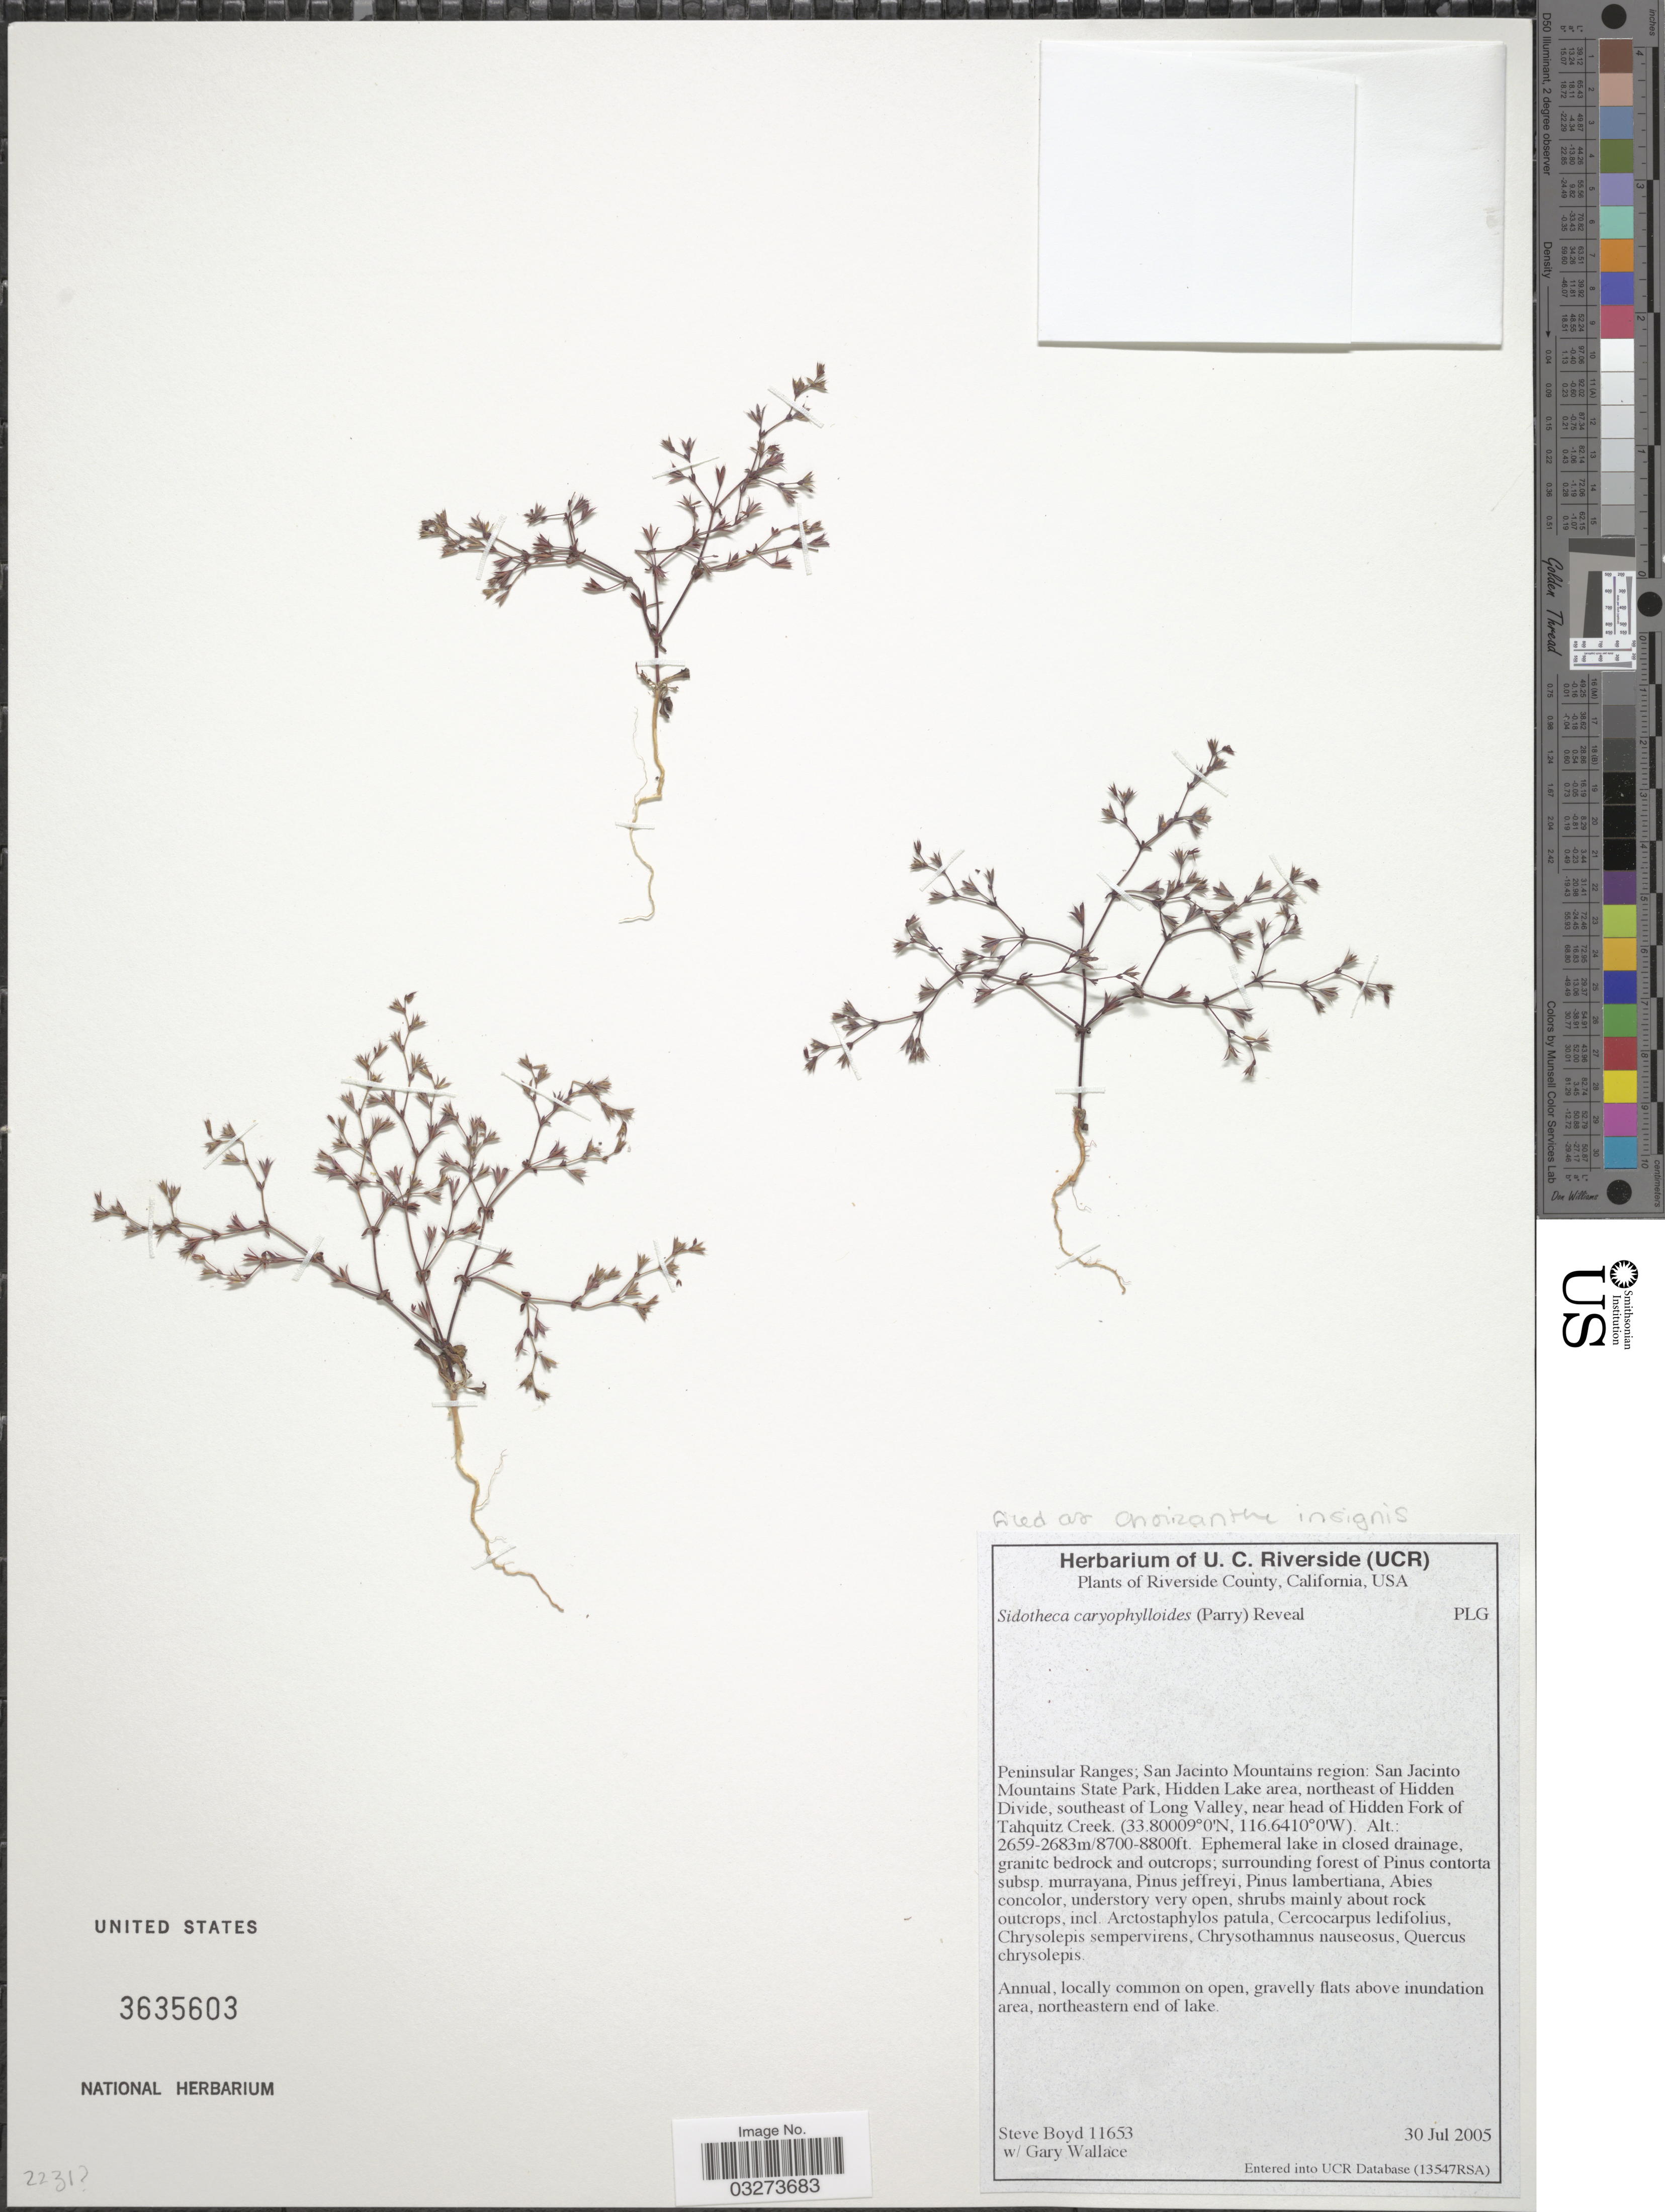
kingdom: Plantae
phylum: Tracheophyta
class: Magnoliopsida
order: Caryophyllales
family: Polygonaceae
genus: Sidotheca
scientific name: Sidotheca caryophylloides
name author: (Parry) Reveal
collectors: S. Boyd & G. D. Wallace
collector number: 11653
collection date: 2005-07-30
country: United States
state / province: California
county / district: Riverside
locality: Riverside County, Peninsular Ranges; San Jacinto Mountains region: San Jacinto Mountains State Park, Hidden Lake area, northeast of Hidden Divide, southeast of Long Valley, near head of Hidden Fork of Tahquitz Creek.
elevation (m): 2652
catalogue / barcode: US 3635603